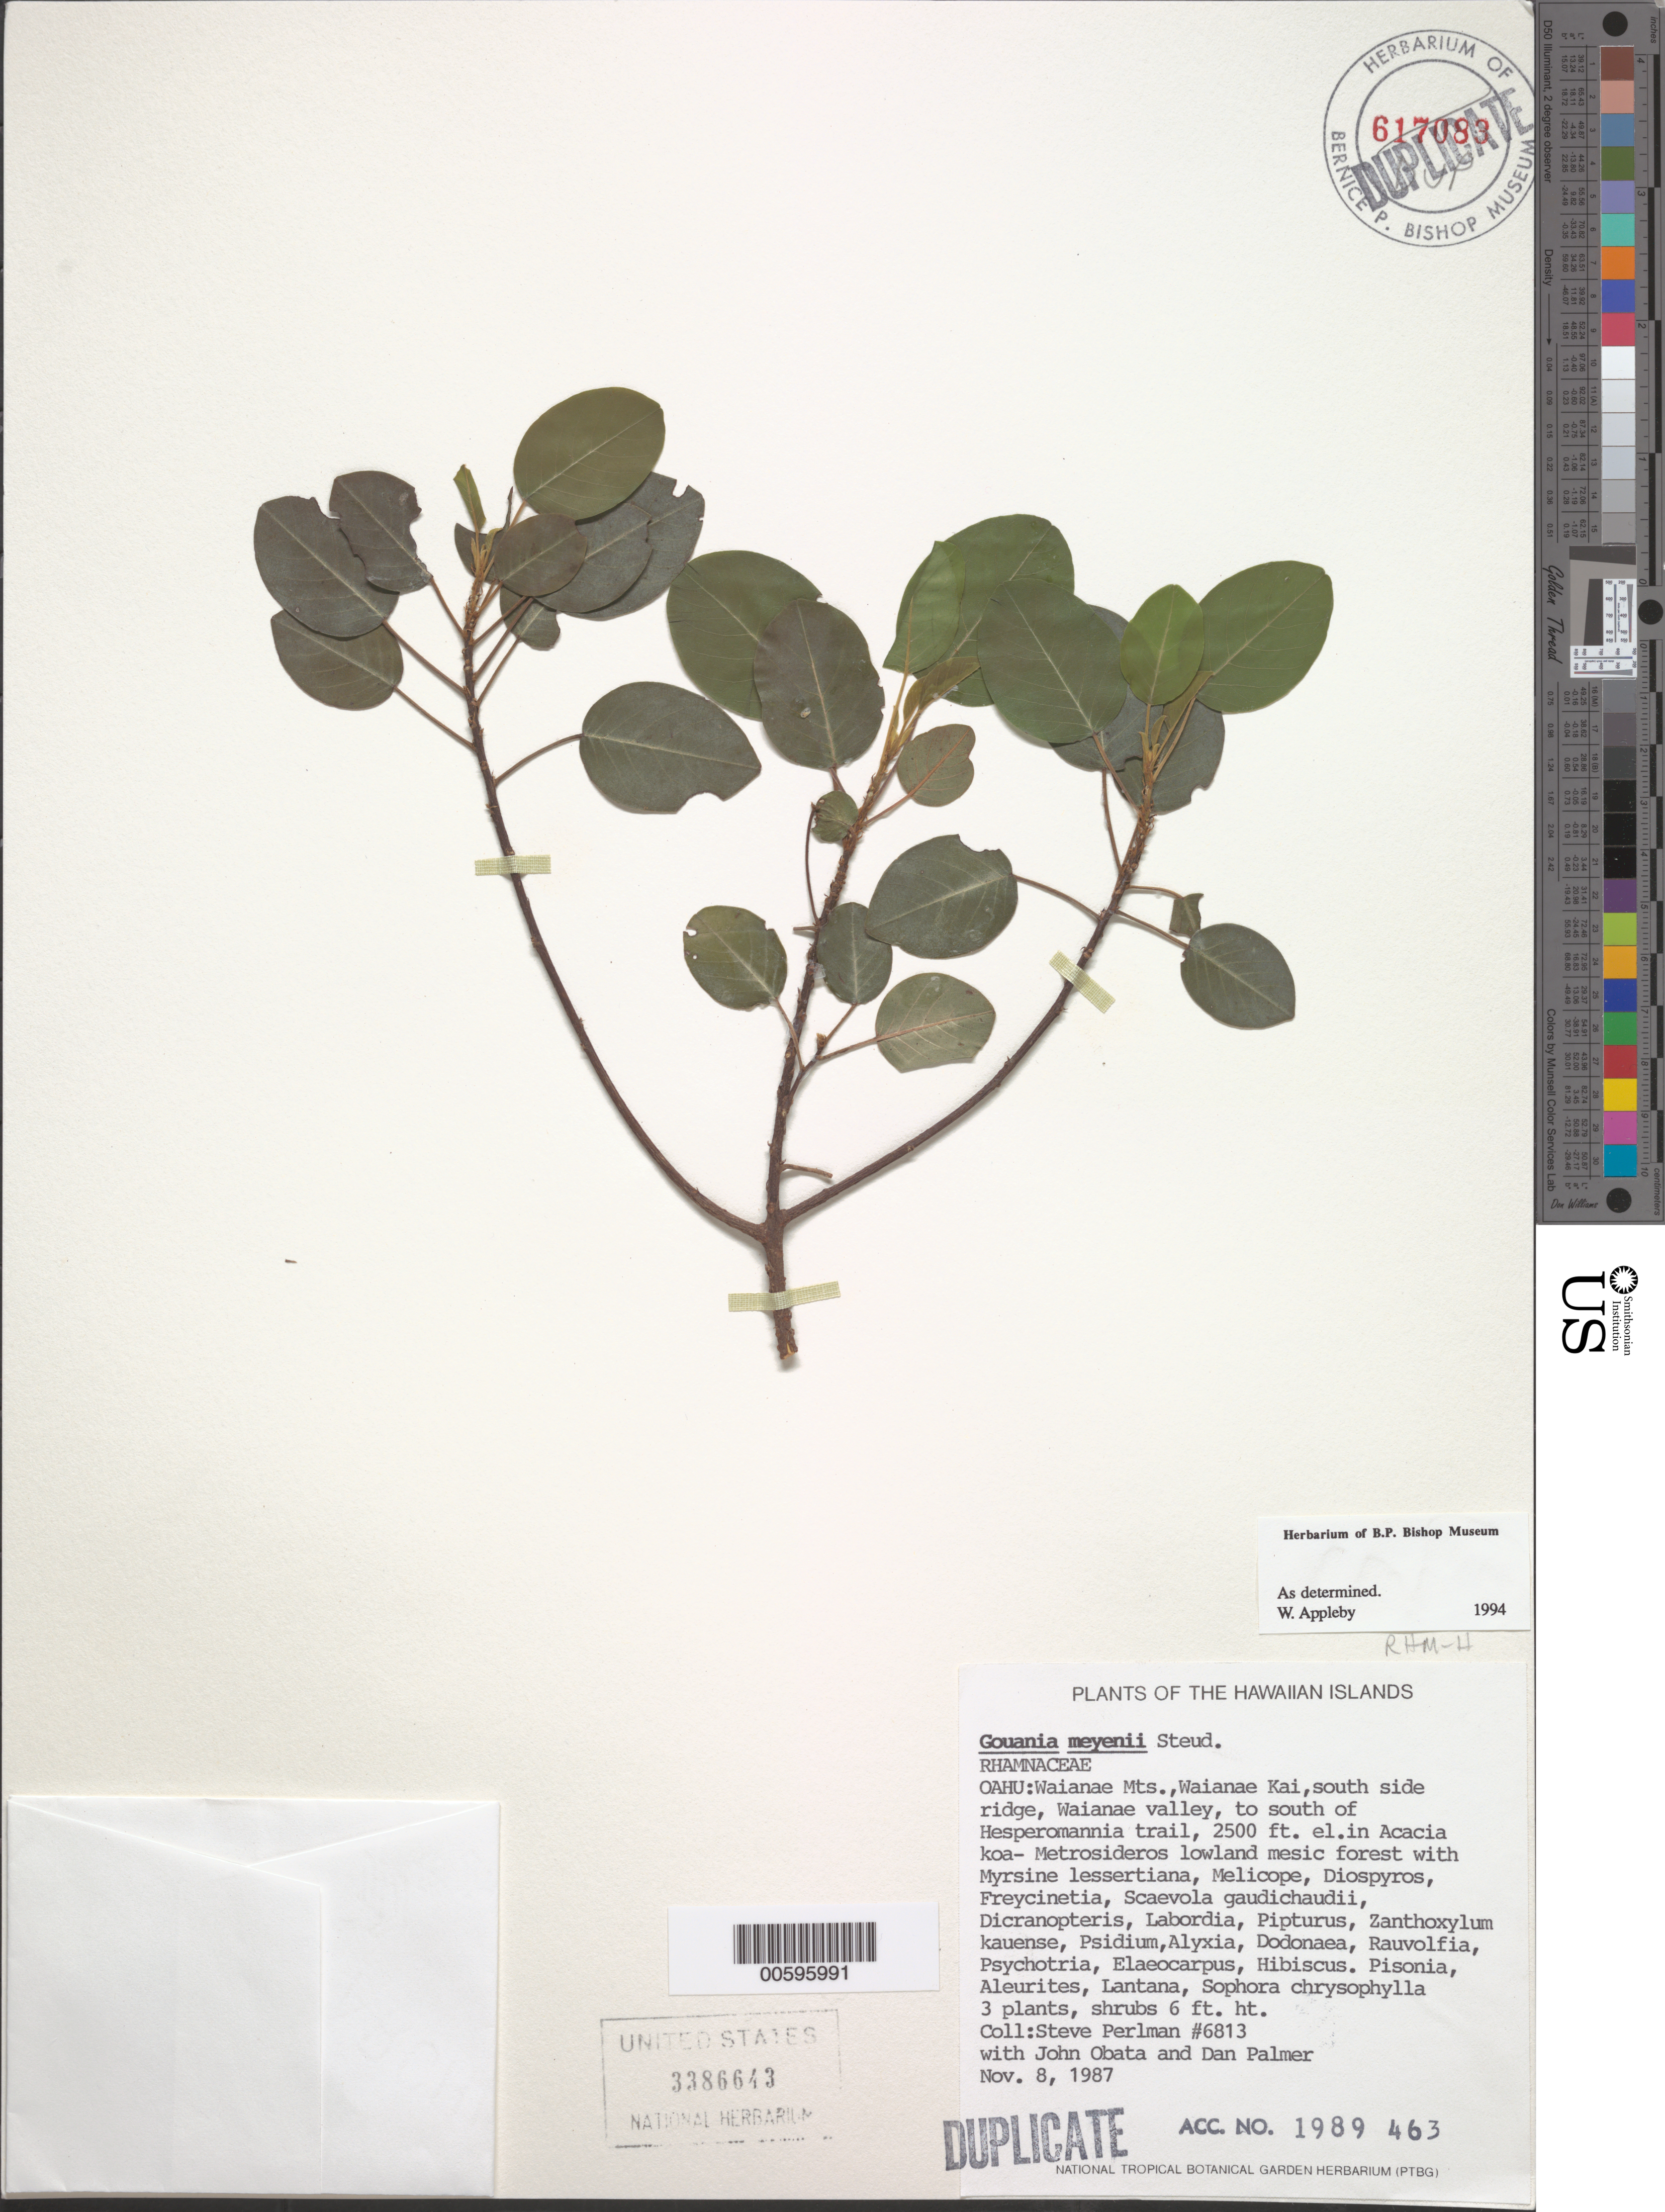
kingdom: Plantae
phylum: Tracheophyta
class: Magnoliopsida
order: Rosales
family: Rhamnaceae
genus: Gouania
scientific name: Gouania meyenii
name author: Steud.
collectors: S. P. Perlman, J. Obata & D. Palmer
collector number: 6813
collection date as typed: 8 Nov 1987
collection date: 1987-11-08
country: United States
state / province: Hawaii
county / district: Honolulu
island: Oahu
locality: Waianae Mts, Waianae Kai, S side ridge, Waianae valley, to S of Hesperomannia trail.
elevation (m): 762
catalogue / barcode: US 3386643